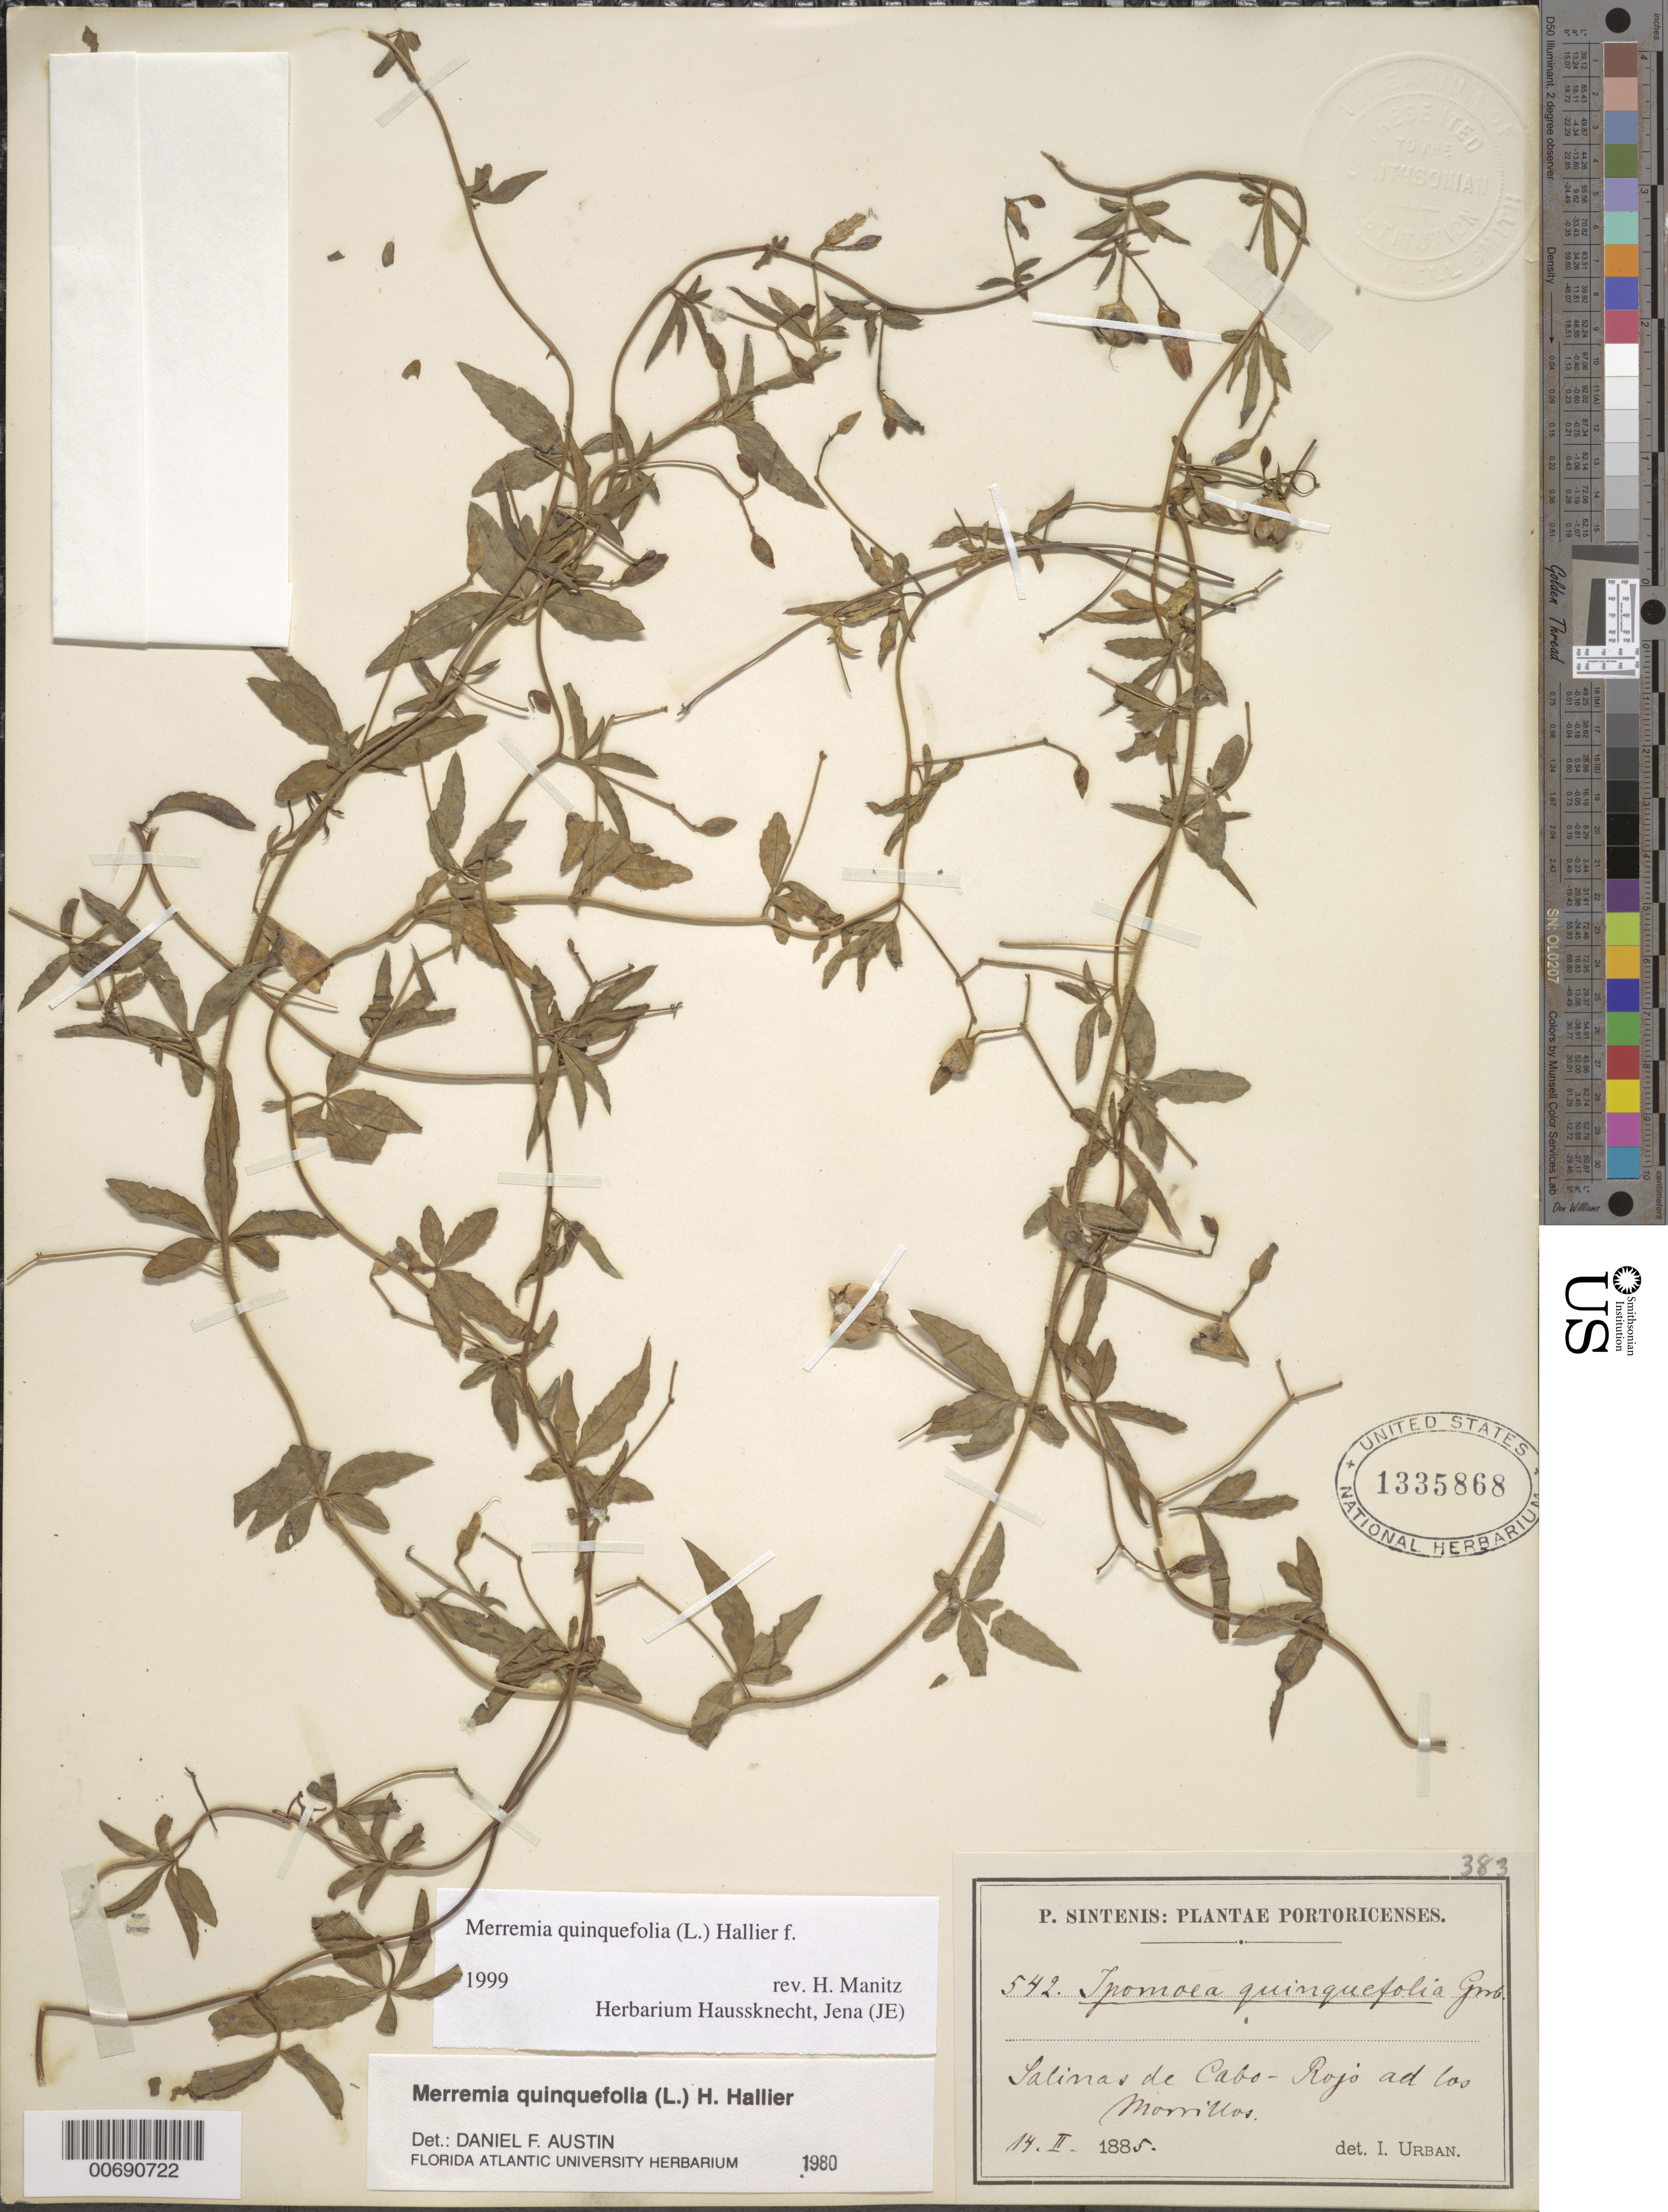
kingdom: Plantae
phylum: Tracheophyta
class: Magnoliopsida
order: Solanales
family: Convolvulaceae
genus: Distimake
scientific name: Distimake quinquefolius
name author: (L.) A. R. Simões & Staples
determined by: Strong, Mark T., (BOT), Smithsonian Institution - National Museum of Natural History (UNITED STATES)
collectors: P. Sintenis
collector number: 542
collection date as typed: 14 Feb 1885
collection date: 1885-02-14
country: Puerto Rico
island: Greater Antilles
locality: Salinas de Cabo Rojo ad los Morrillos.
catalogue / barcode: US 1335868